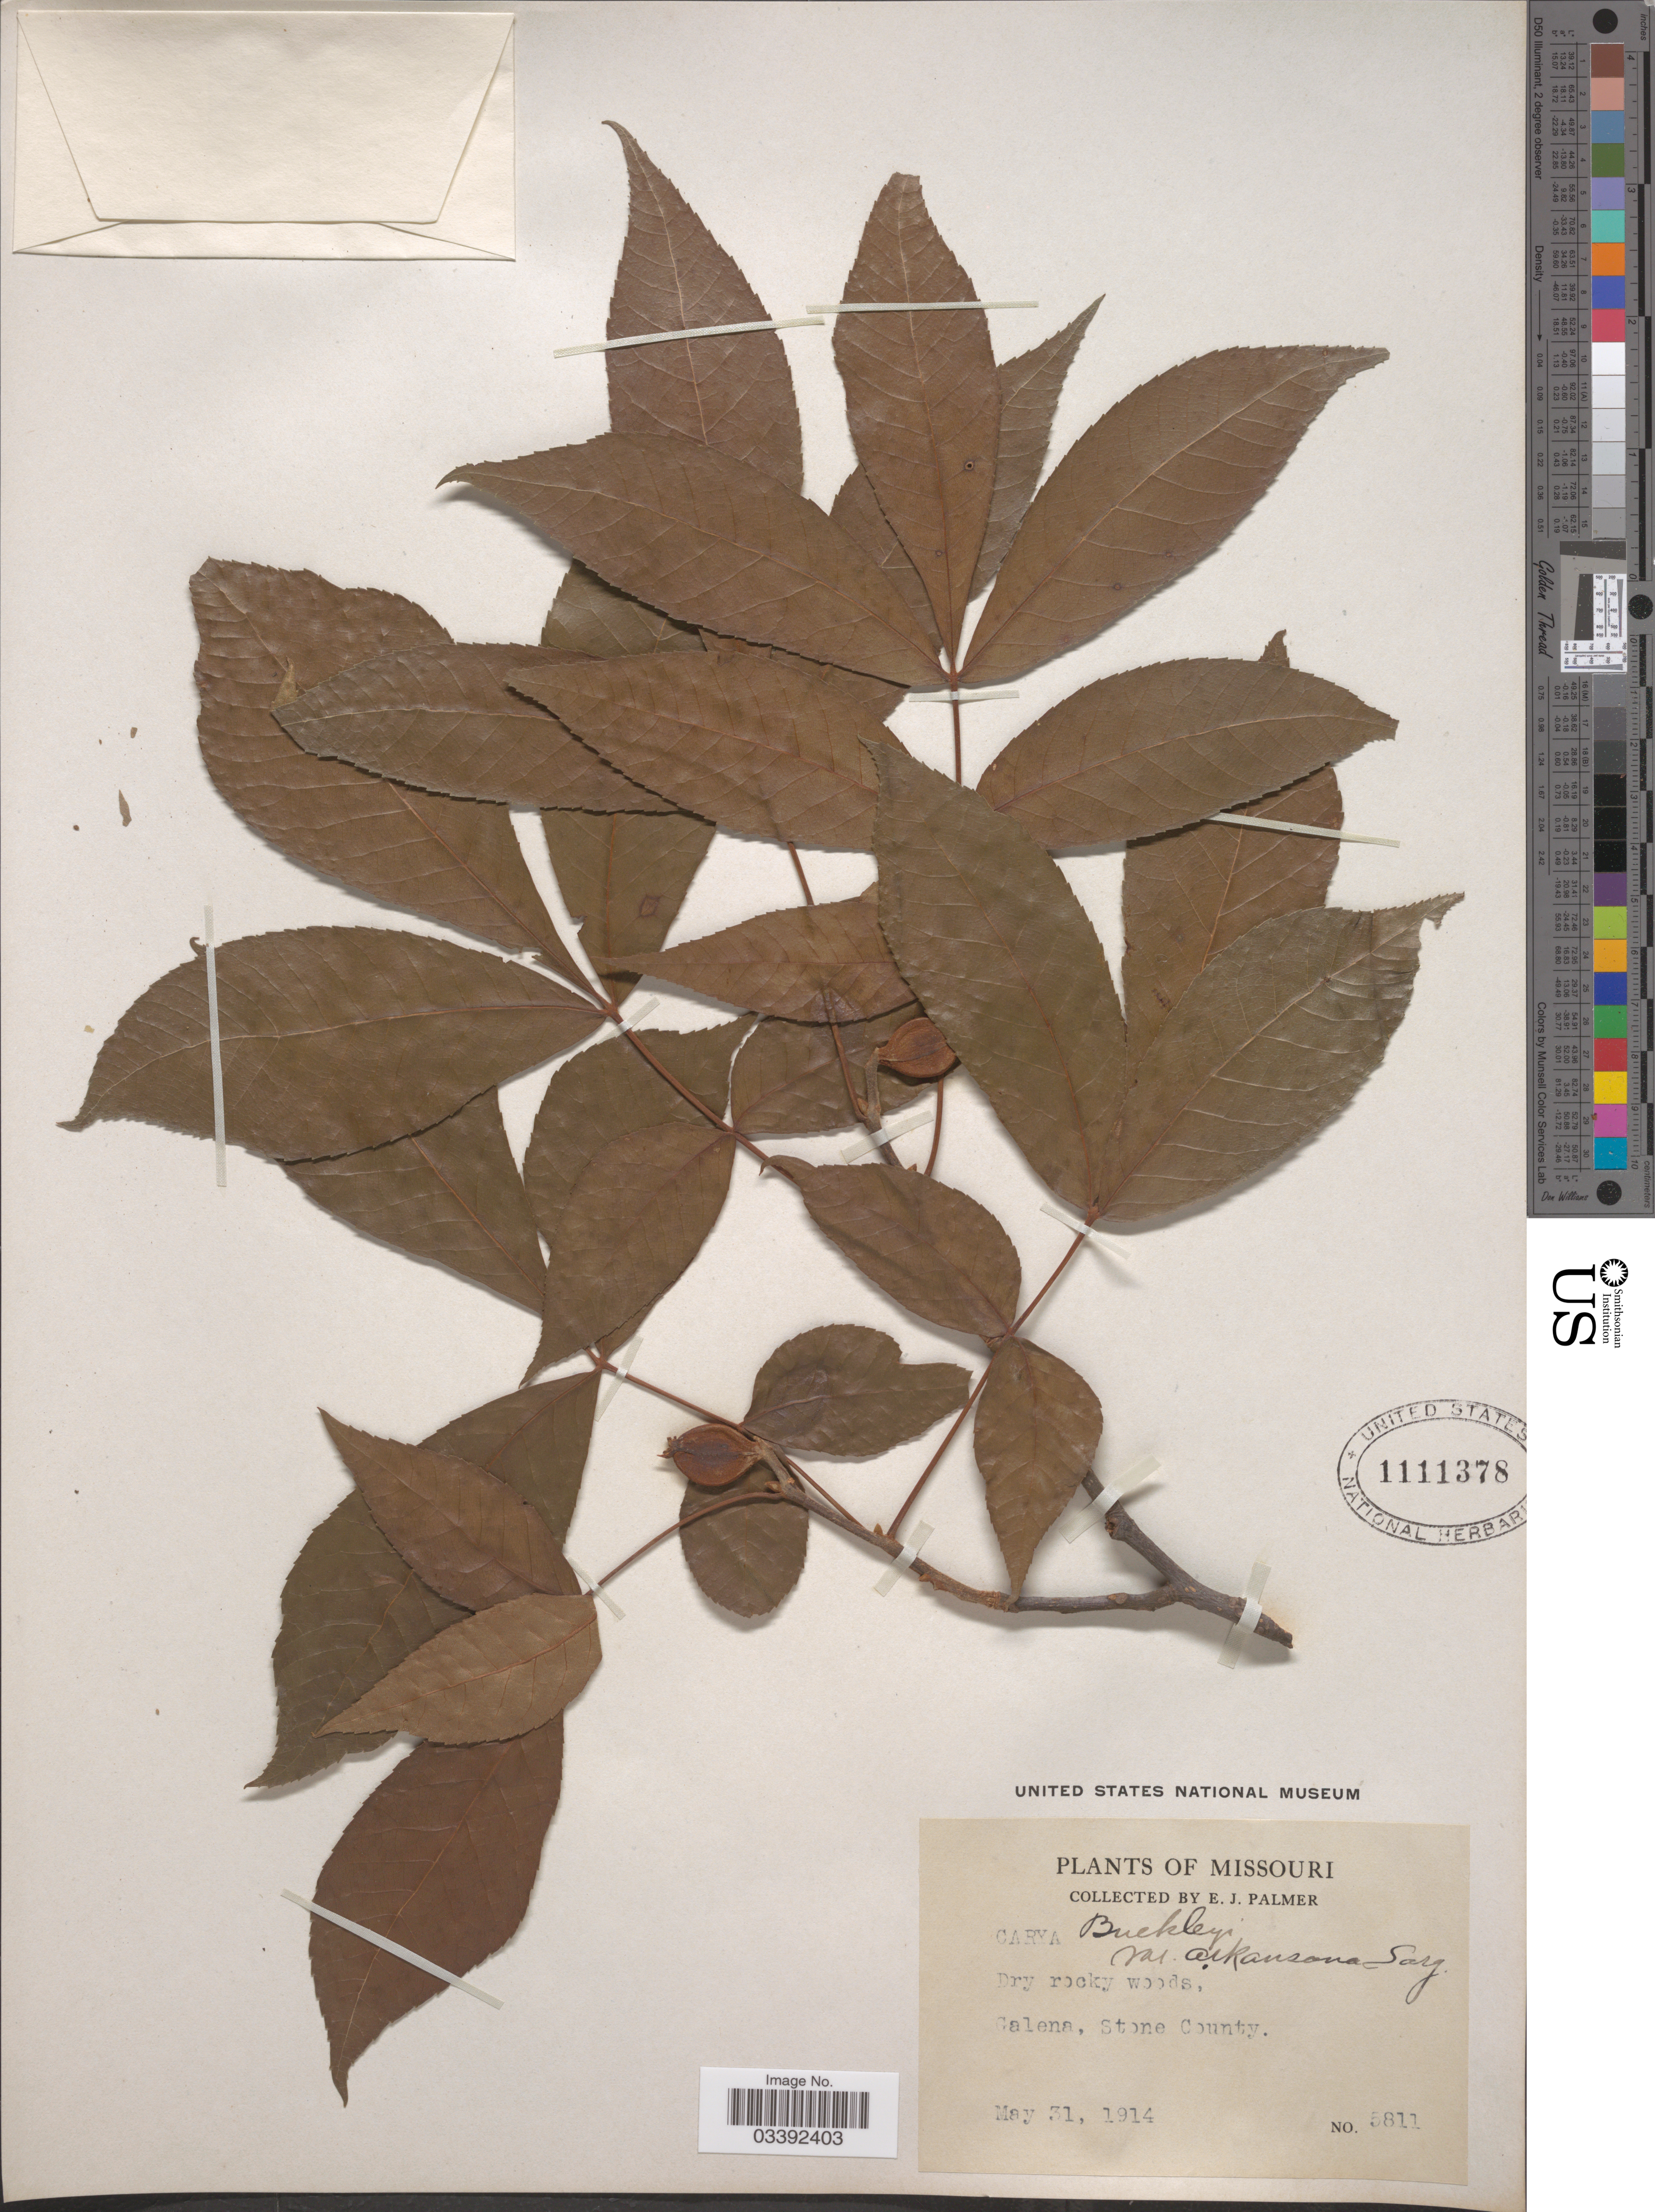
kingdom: Plantae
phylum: Tracheophyta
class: Magnoliopsida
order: Fagales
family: Juglandaceae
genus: Carya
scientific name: Carya texana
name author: Buckley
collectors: E. J. Palmer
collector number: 5811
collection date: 1914-05-31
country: United States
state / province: Missouri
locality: Galena, Stone County.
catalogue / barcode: US 1111378